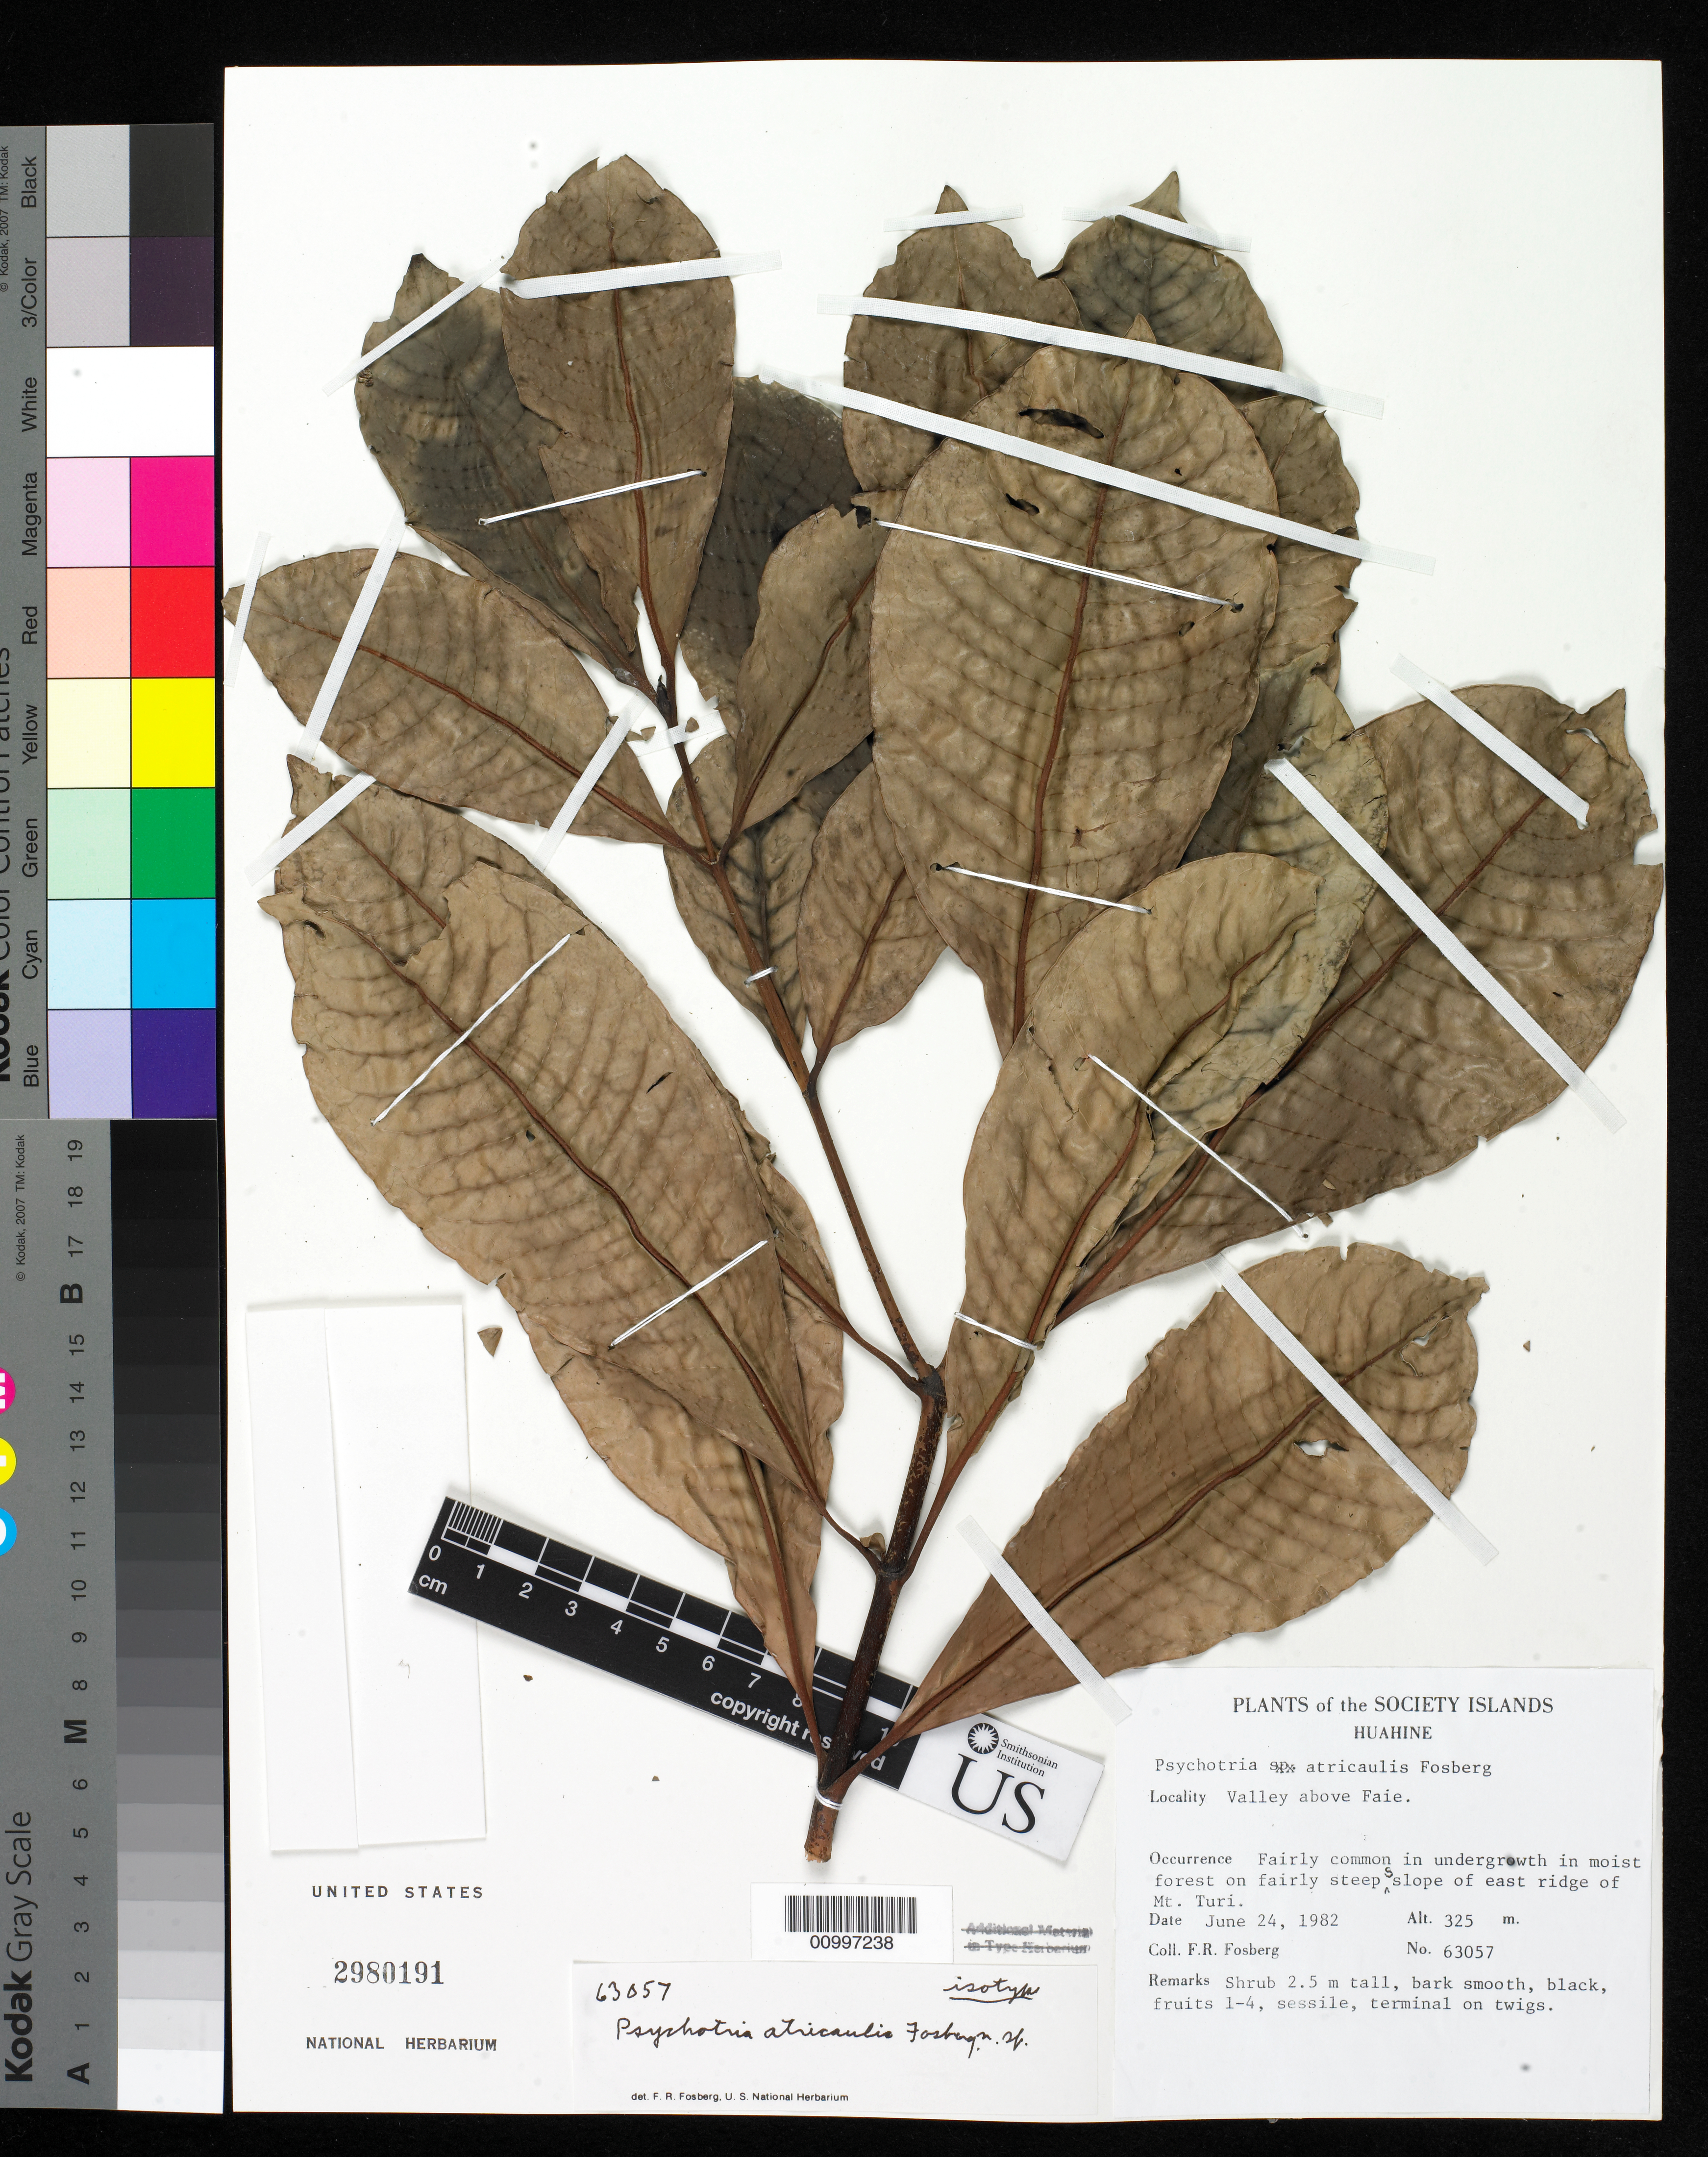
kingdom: Plantae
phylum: Tracheophyta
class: Magnoliopsida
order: Gentianales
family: Rubiaceae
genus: Psychotria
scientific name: Psychotria atricaulis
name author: Fosberg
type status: Isotype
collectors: F. R. Fosberg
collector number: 63057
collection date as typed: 24 Jun 1982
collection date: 1982-06-24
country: French Polynesia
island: Huahine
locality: Society Islands. Huahine. East ridge of Mt. Turi.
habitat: Undergrowth in moist forest on fairly steep slope.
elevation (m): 325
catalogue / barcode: US 2980191